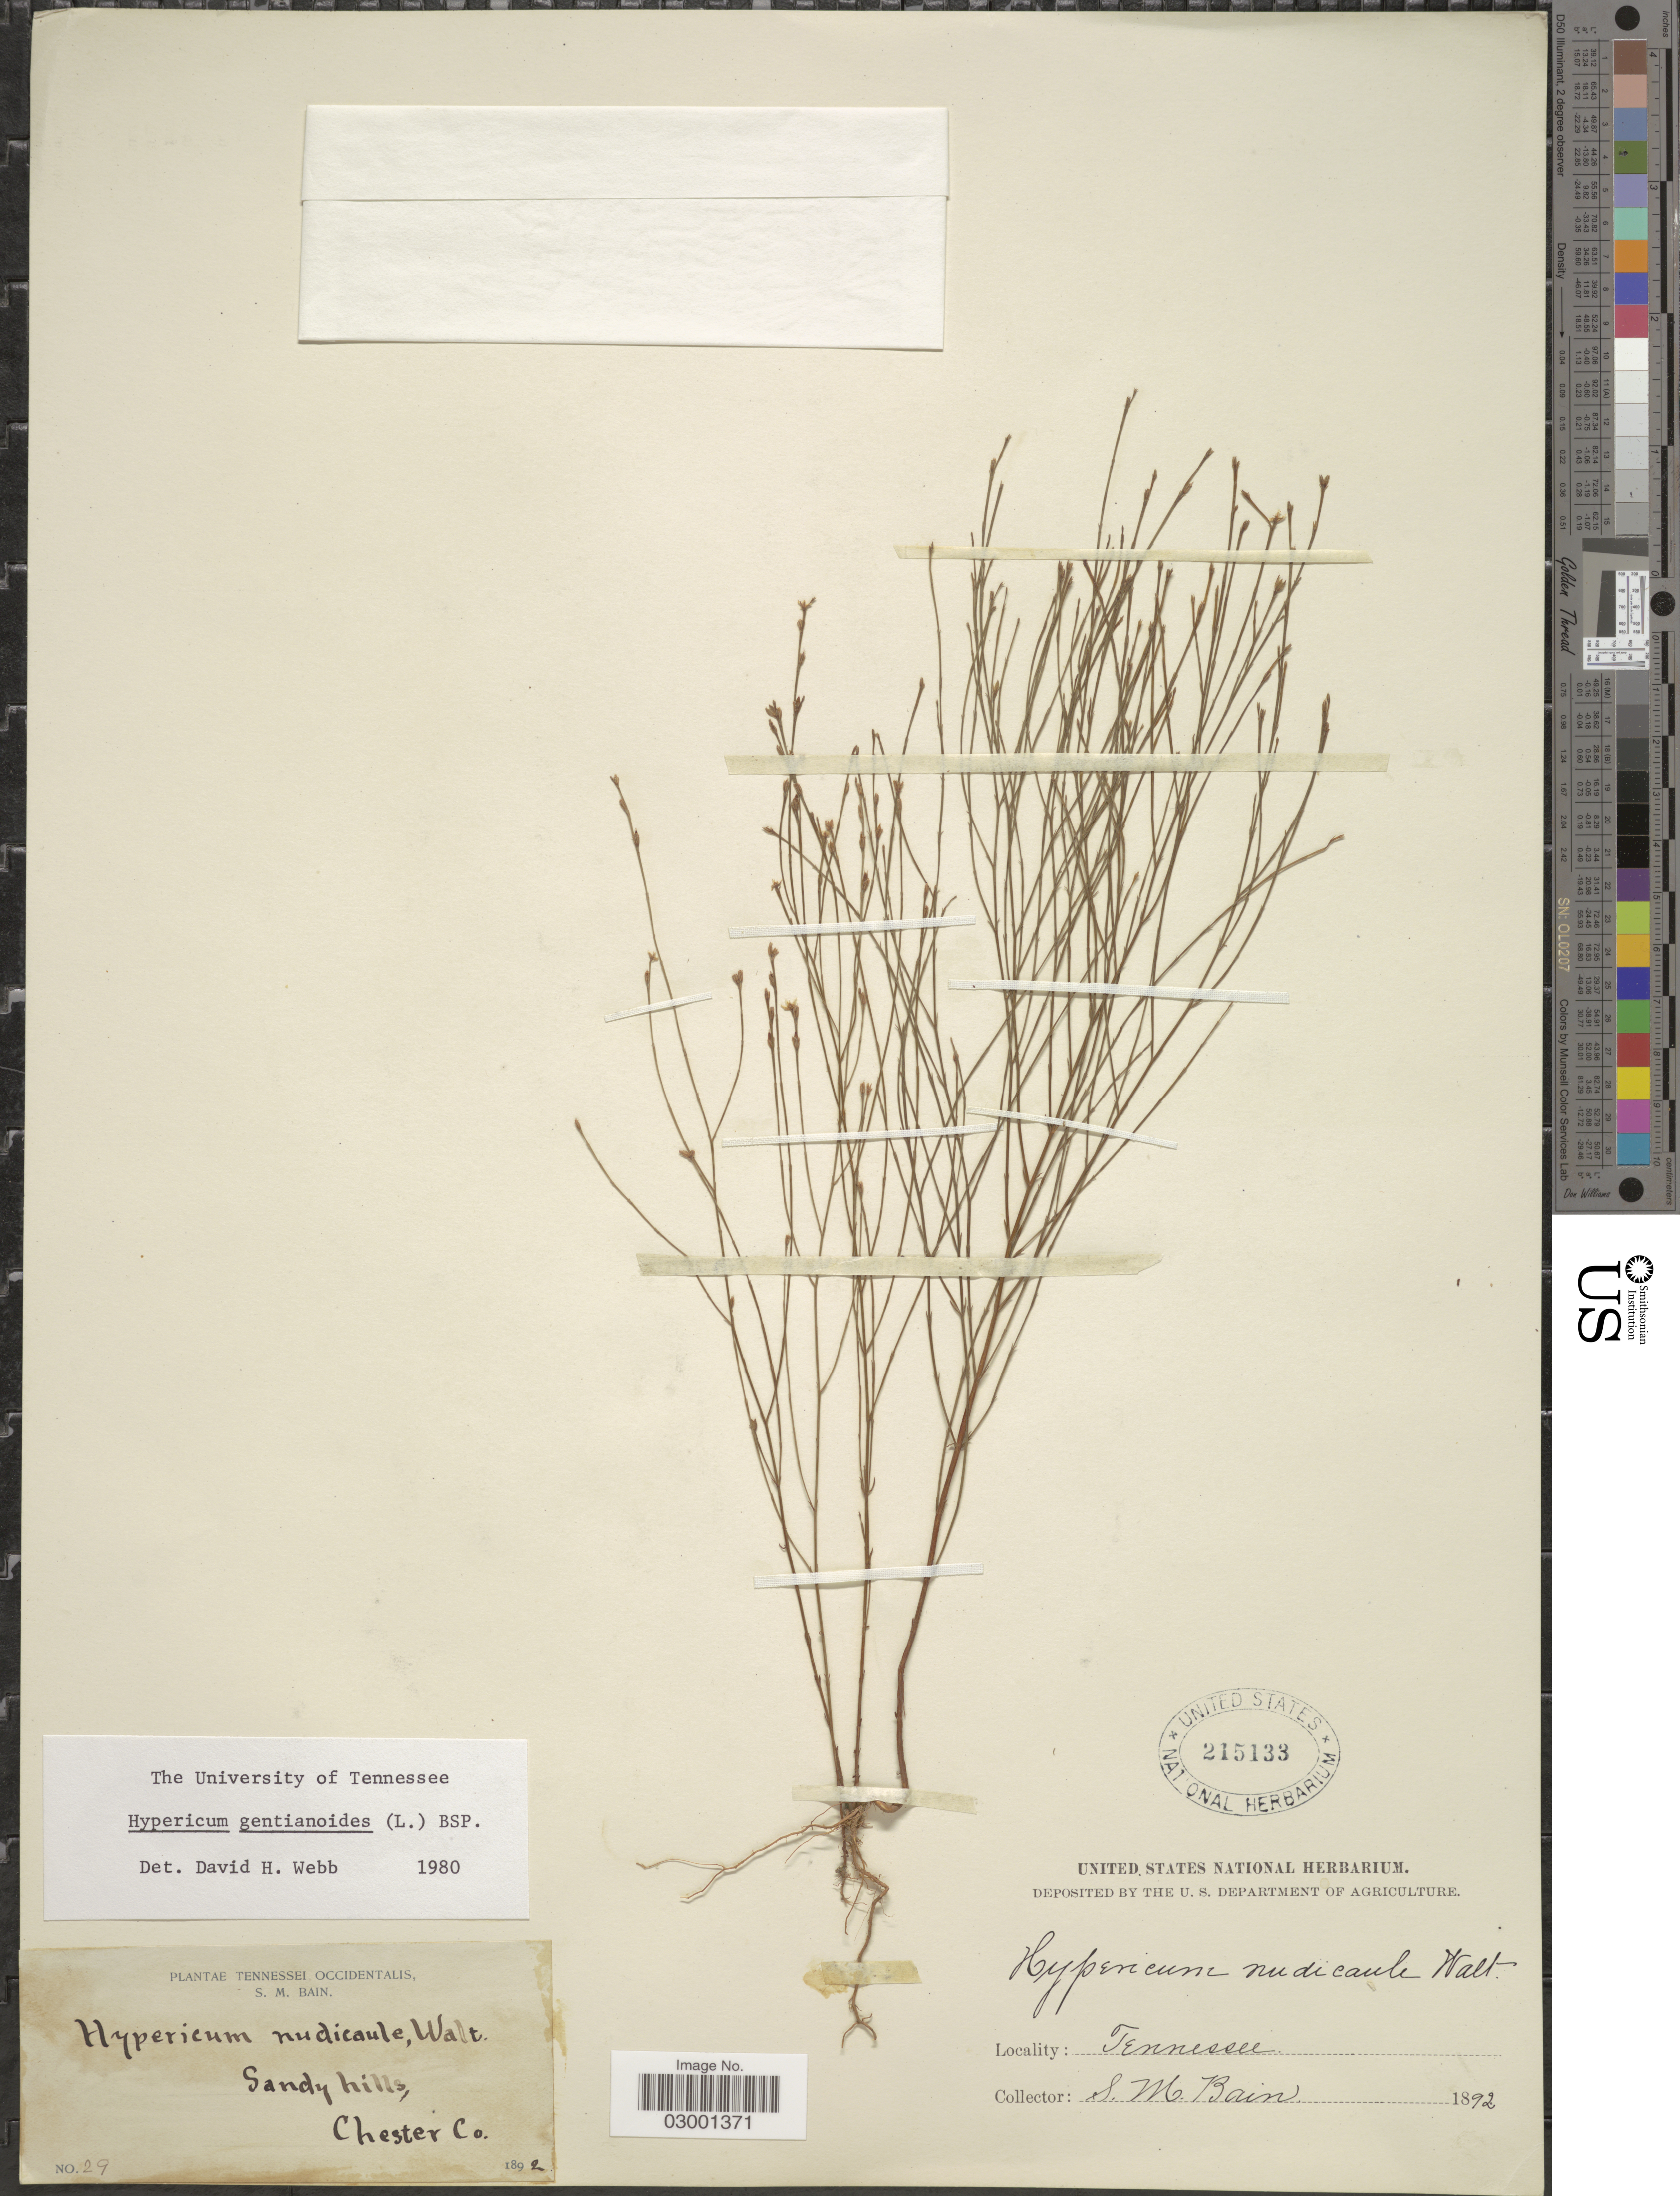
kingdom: Plantae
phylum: Tracheophyta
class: Magnoliopsida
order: Malpighiales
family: Hypericaceae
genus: Hypericum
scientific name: Hypericum gentianoides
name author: (L.) Britton, Stearns & Poggenb.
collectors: S. M. Bain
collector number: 29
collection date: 1892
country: United States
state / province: Tennessee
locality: Tennessei Occidentalis. Sandy hills, Chester Co.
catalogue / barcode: US 215133